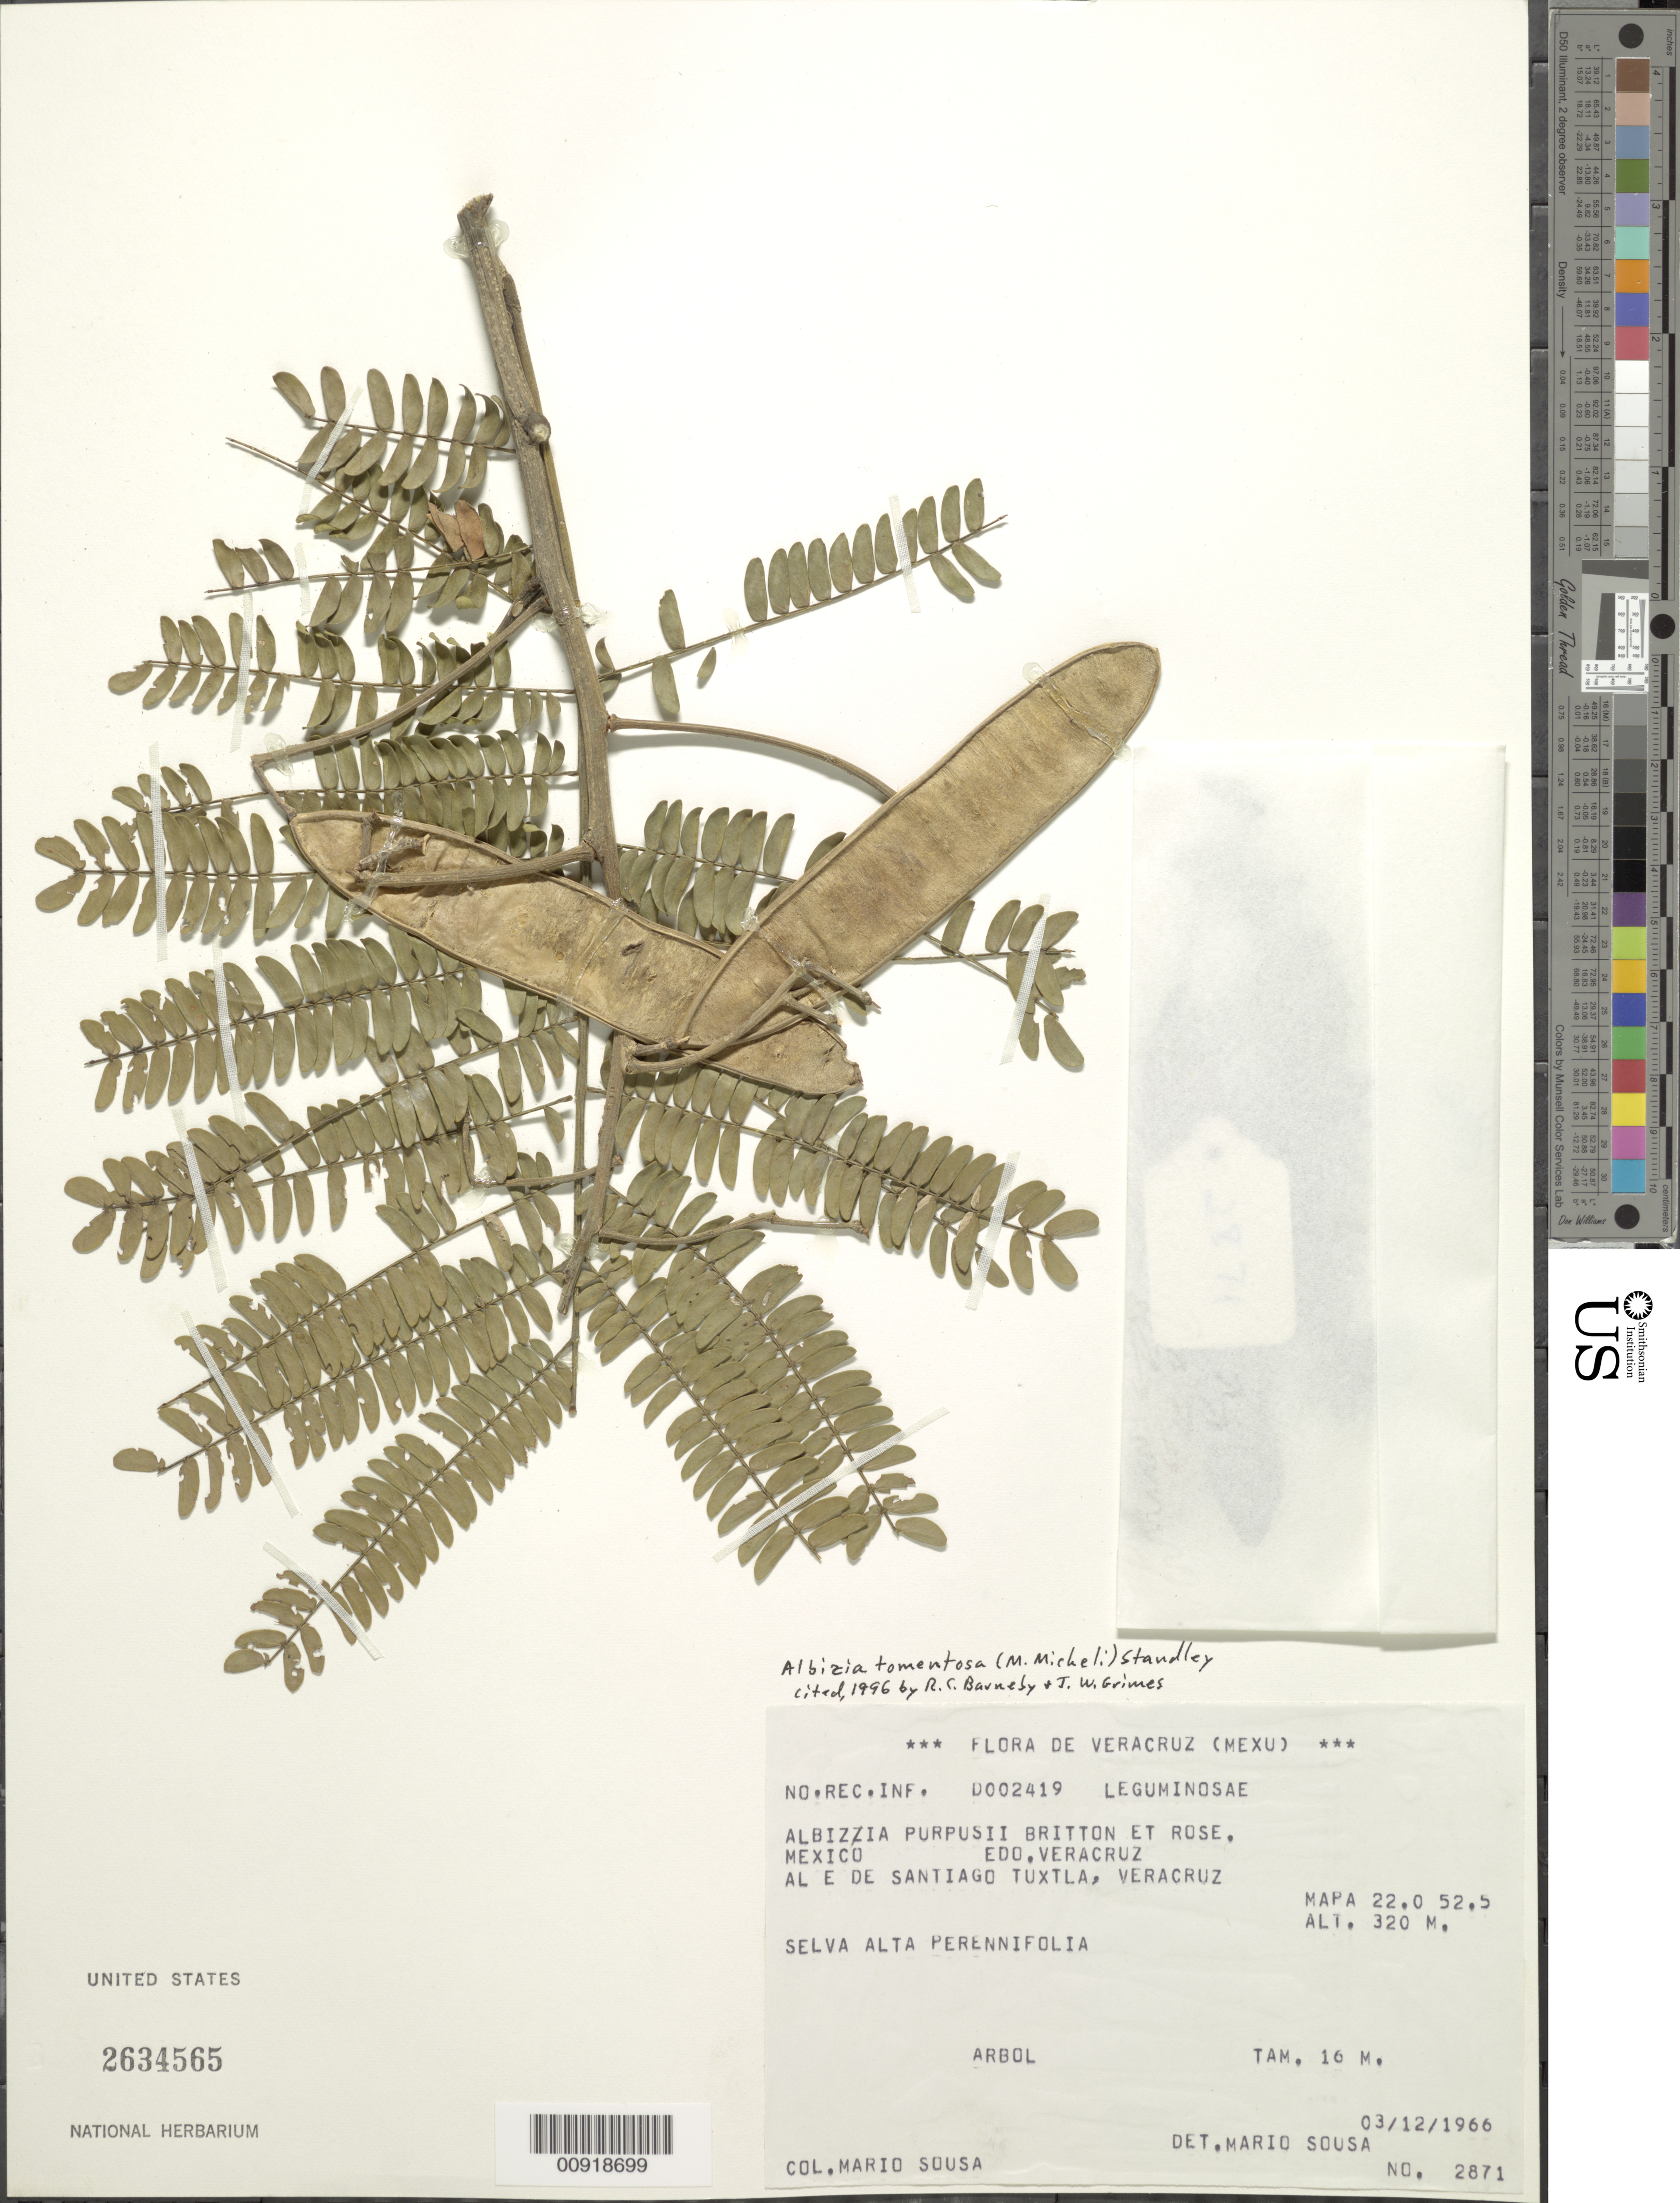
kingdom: Plantae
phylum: Tracheophyta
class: Magnoliopsida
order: Fabales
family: Fabaceae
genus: Pseudalbizzia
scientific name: Pseudalbizzia tomentosa var. purpusii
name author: (Britton & Rose) Koenen & Duno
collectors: M. Sousa S.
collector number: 2871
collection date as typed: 03 Dec 1966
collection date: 1966-12-03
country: Mexico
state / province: Veracruz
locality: Al E de Santiago Tuxtla, Veracruz. Mapa 22.0 52.5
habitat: Selva alta perennifolia.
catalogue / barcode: US 2634565